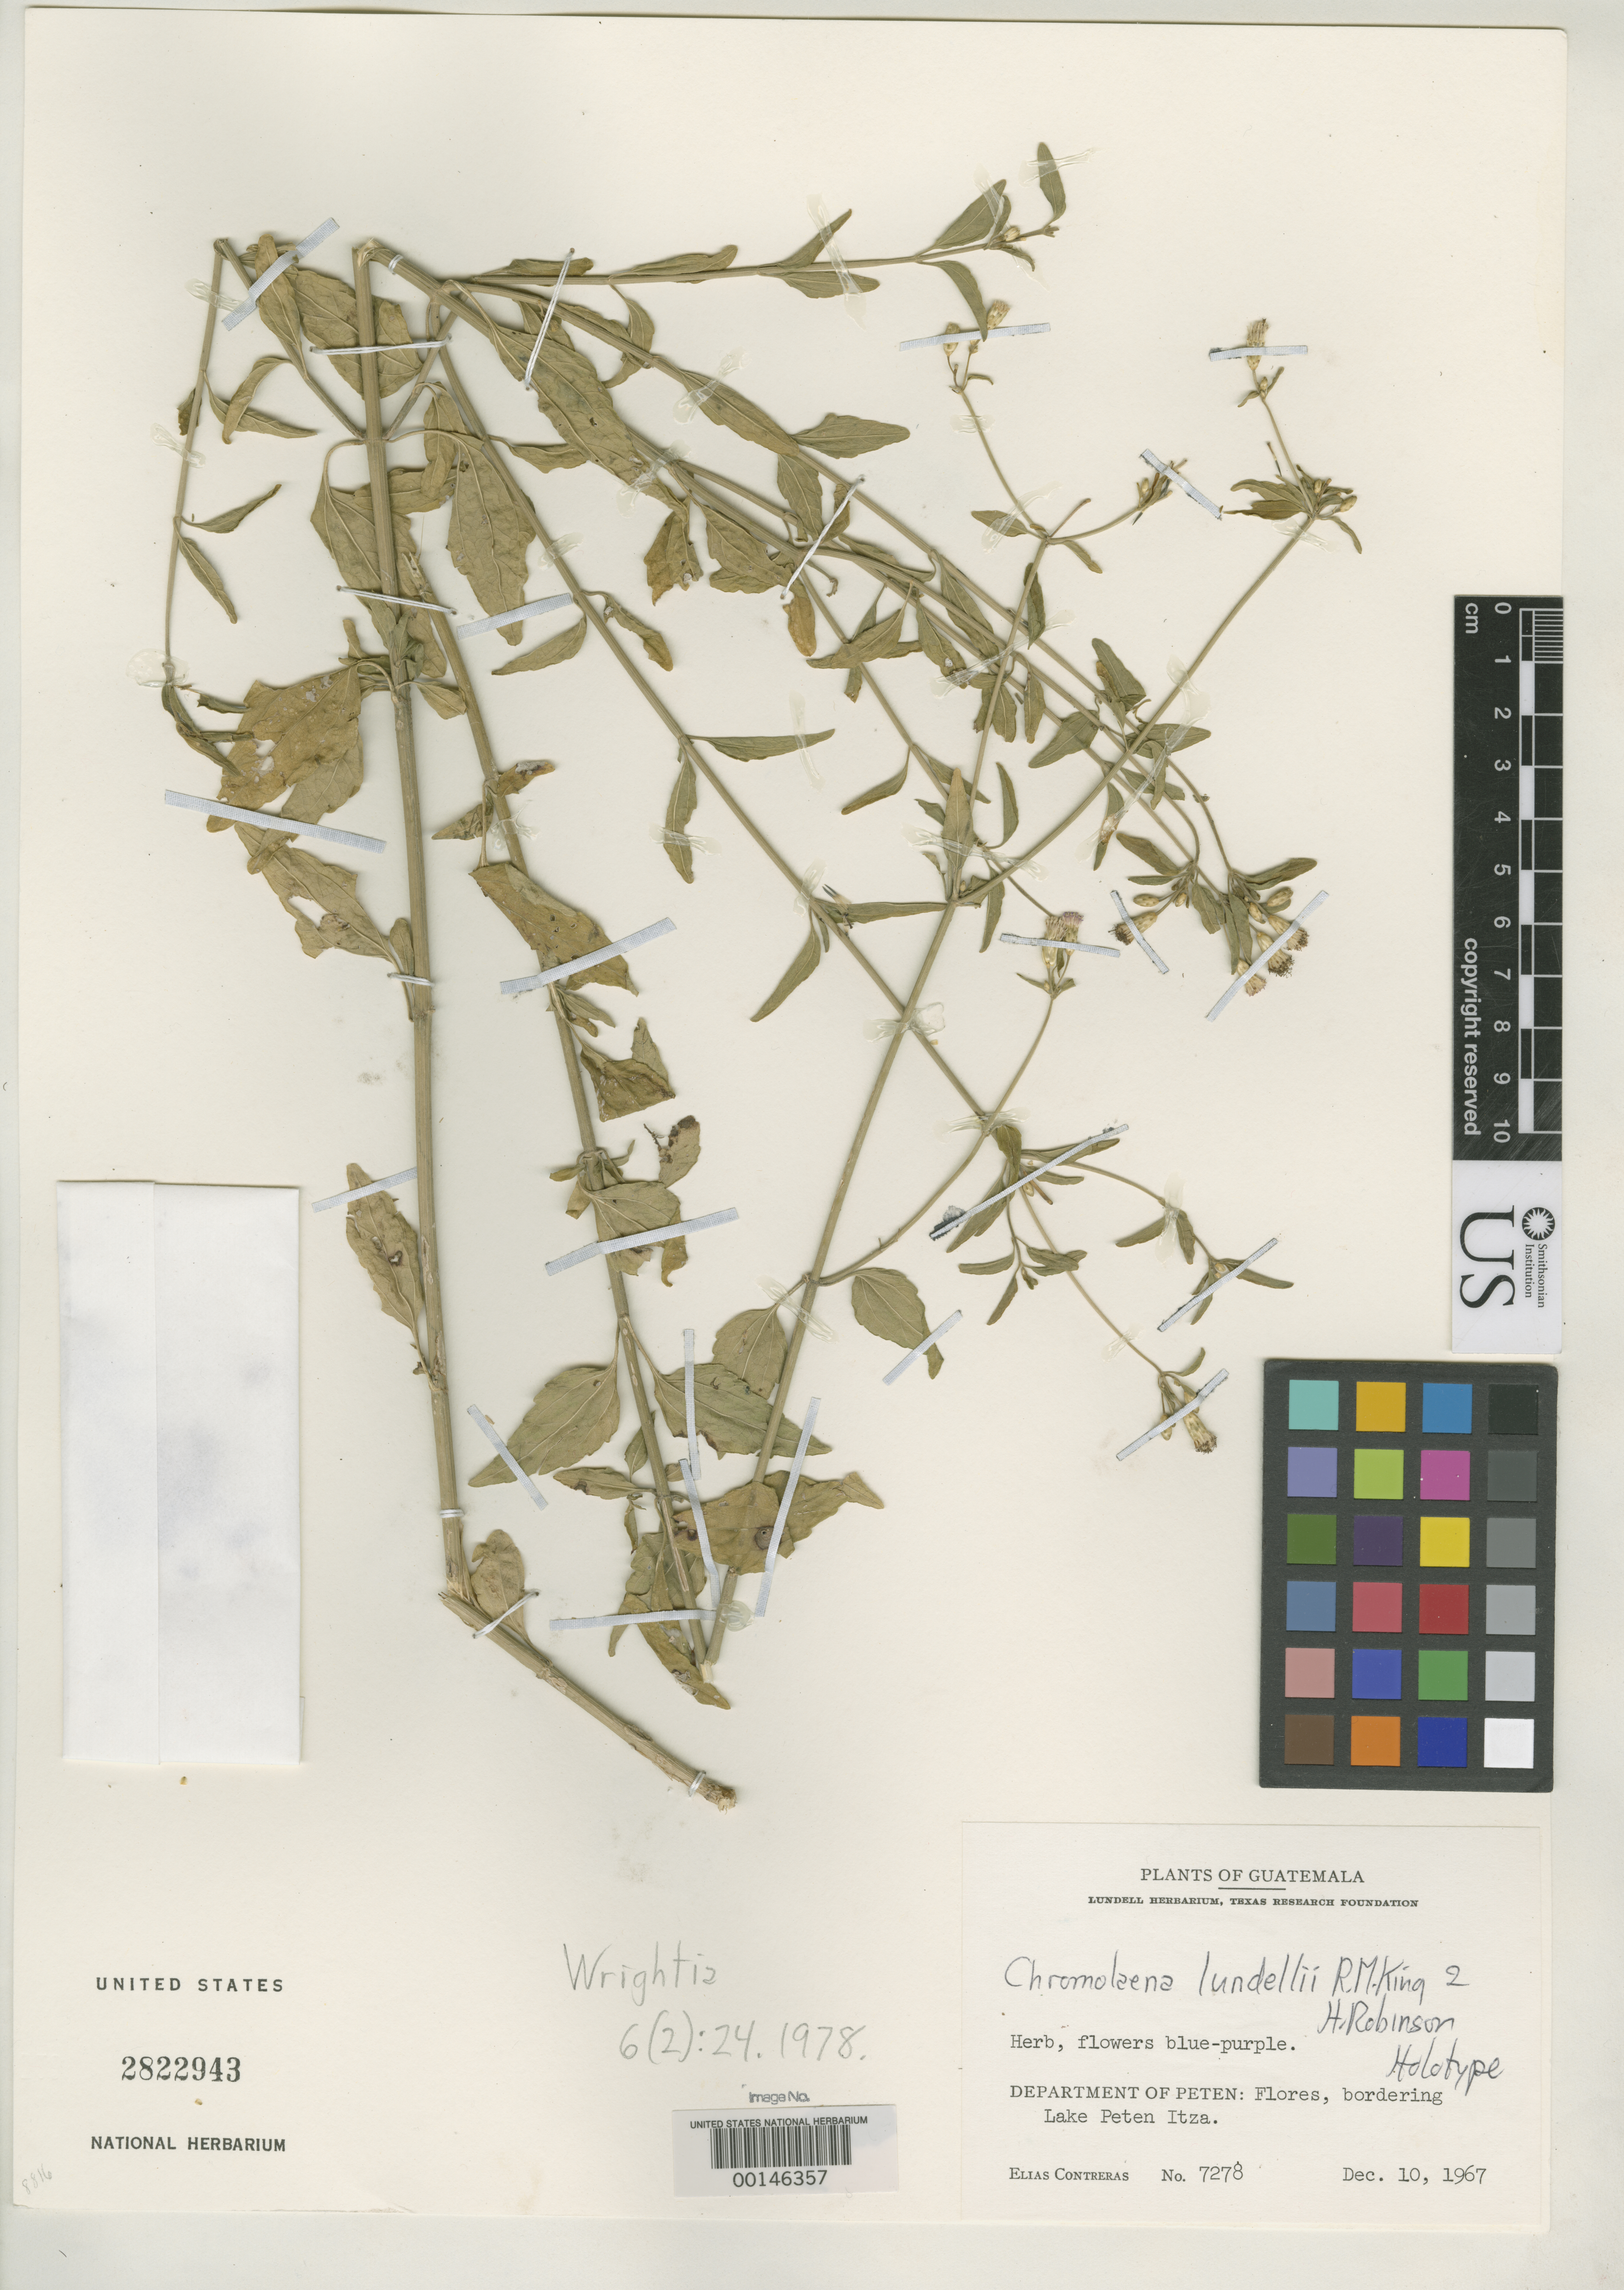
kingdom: Plantae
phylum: Tracheophyta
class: Magnoliopsida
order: Asterales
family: Asteraceae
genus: Chromolaena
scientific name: Chromolaena lundellii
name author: R.M. King & H. Rob.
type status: Holotype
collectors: E. Contreras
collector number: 7278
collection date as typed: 10 Dec 1967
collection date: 1967-12-10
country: Guatemala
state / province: El Petén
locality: Bordering Lake Petèn-Itza.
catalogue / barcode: US 2822943